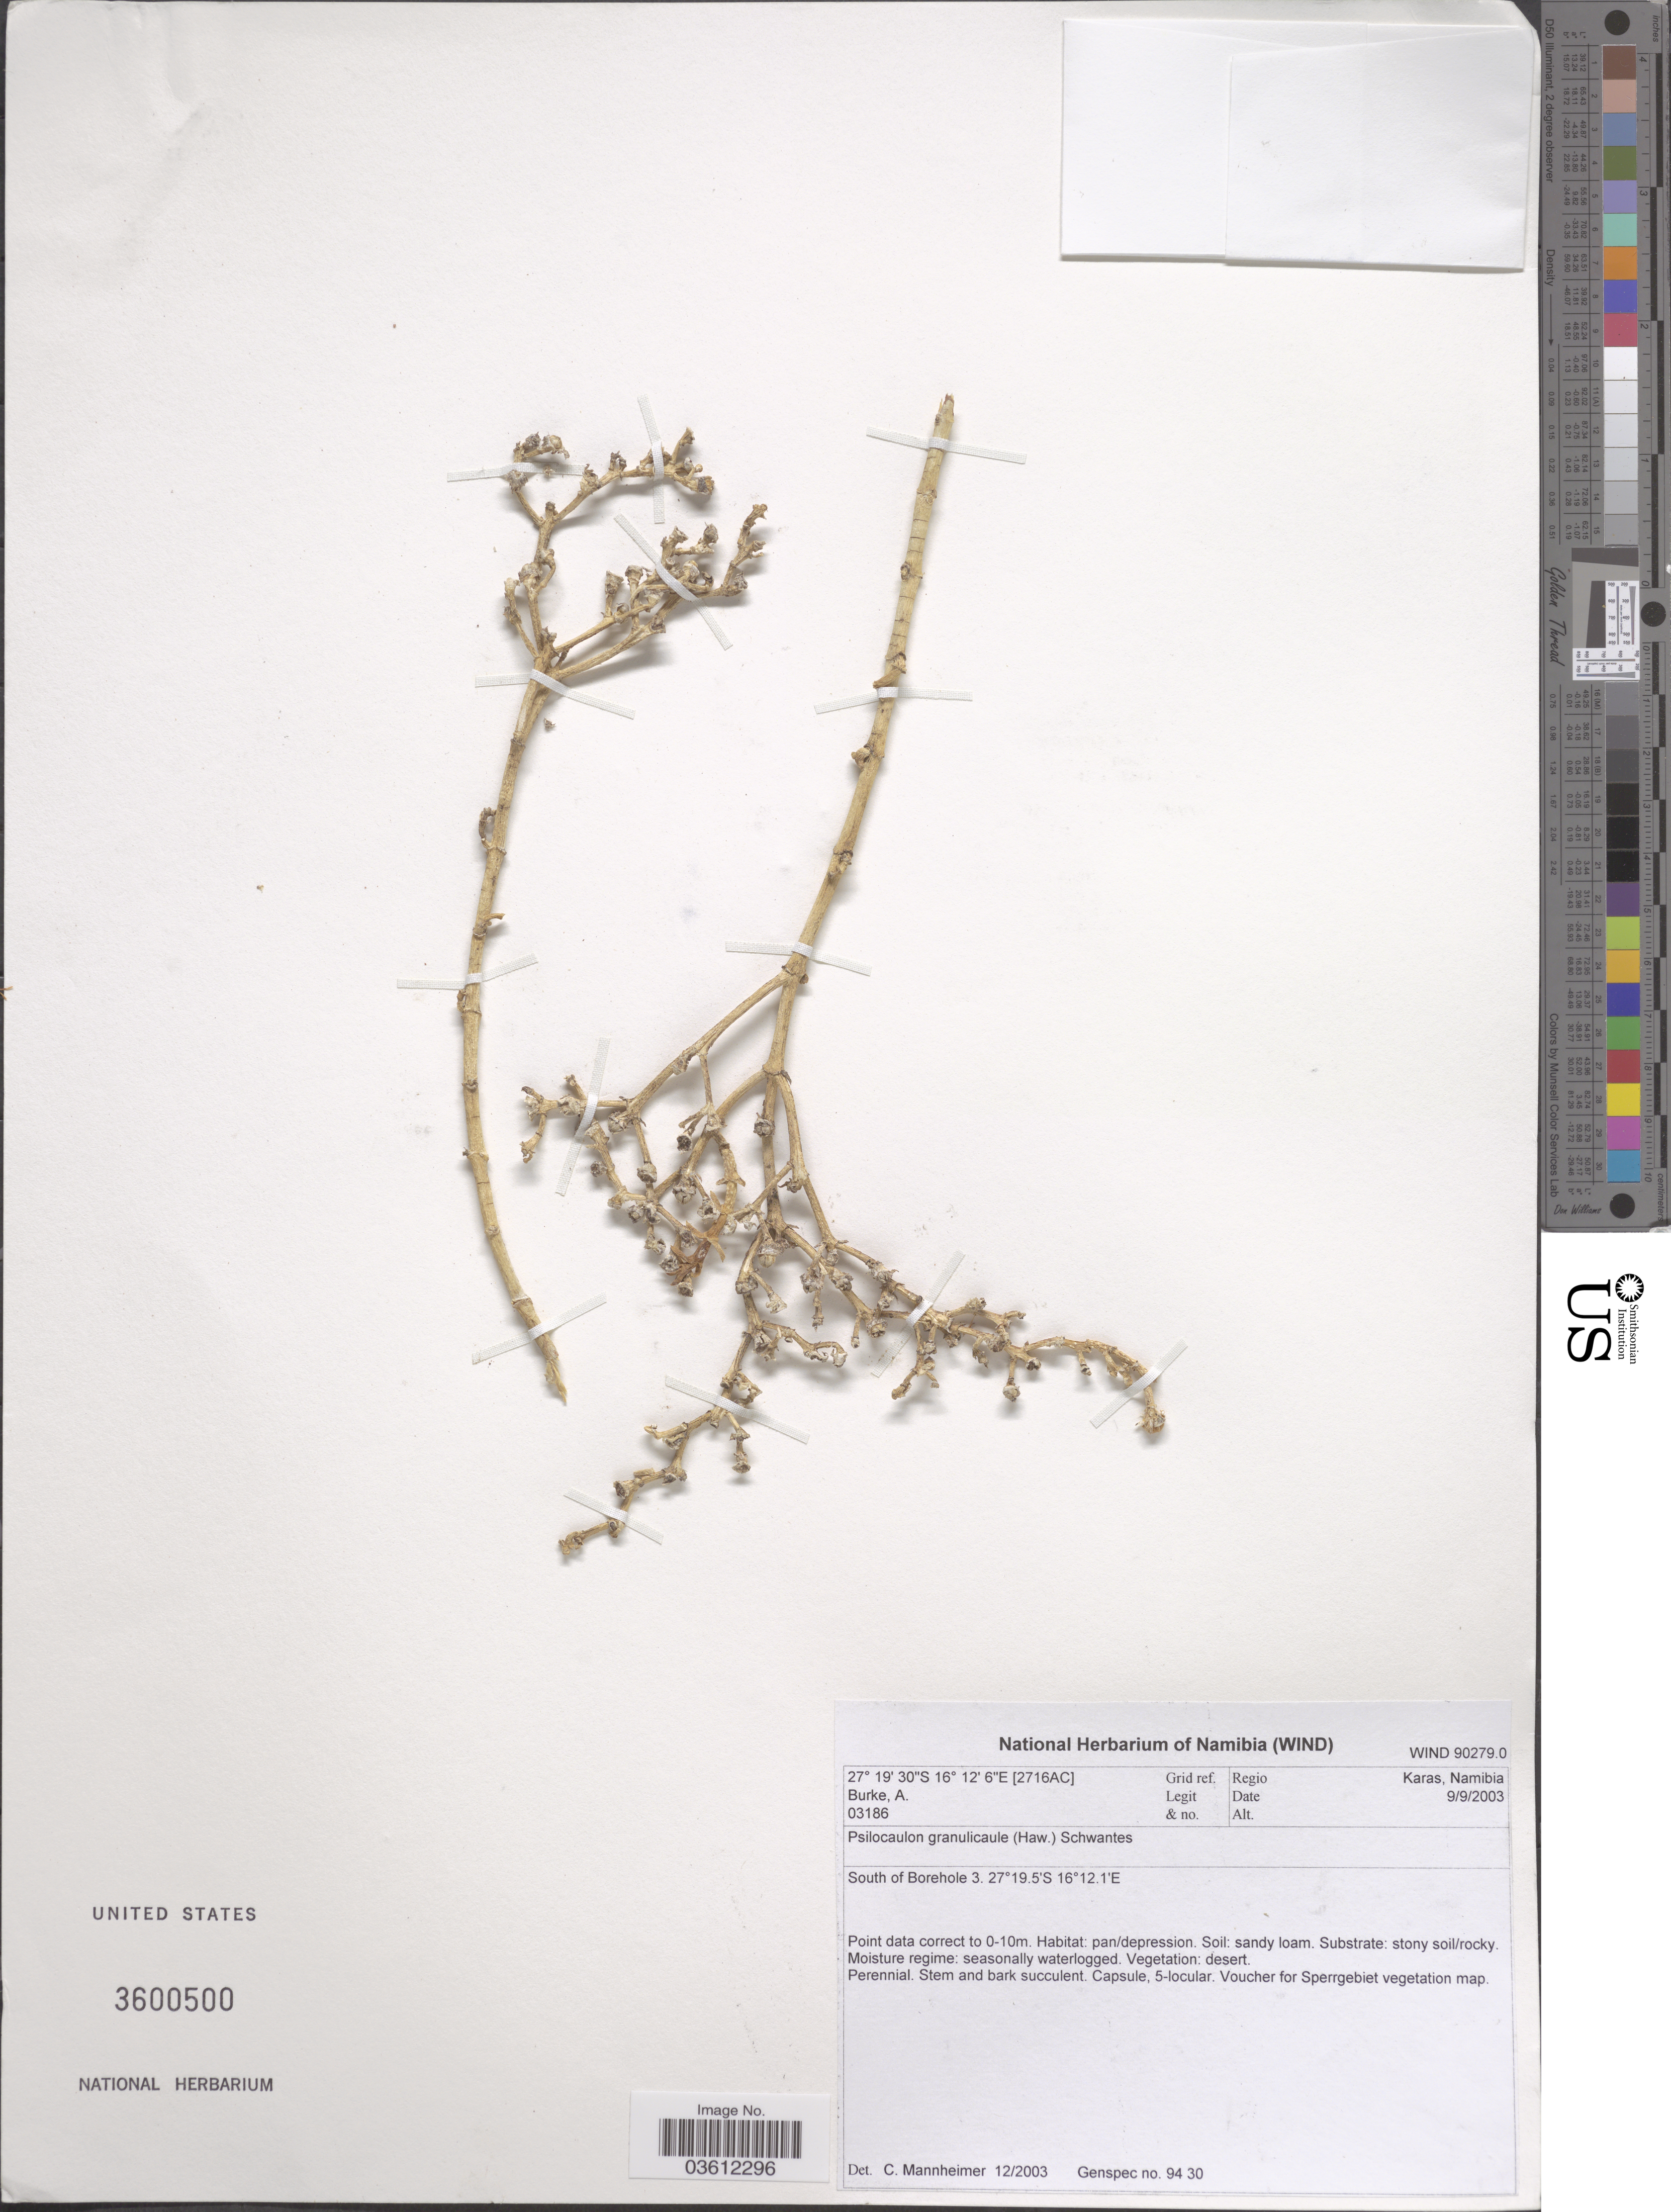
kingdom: Plantae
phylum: Tracheophyta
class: Magnoliopsida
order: Caryophyllales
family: Aizoaceae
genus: Mesembryanthemum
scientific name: Mesembryanthemum granulicaule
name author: Haw.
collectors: A. Burke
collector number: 03186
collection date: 2003-09-09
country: Namibia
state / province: Karas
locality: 2716AC Grid ref. South of Borehole 3.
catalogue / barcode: US 3600500